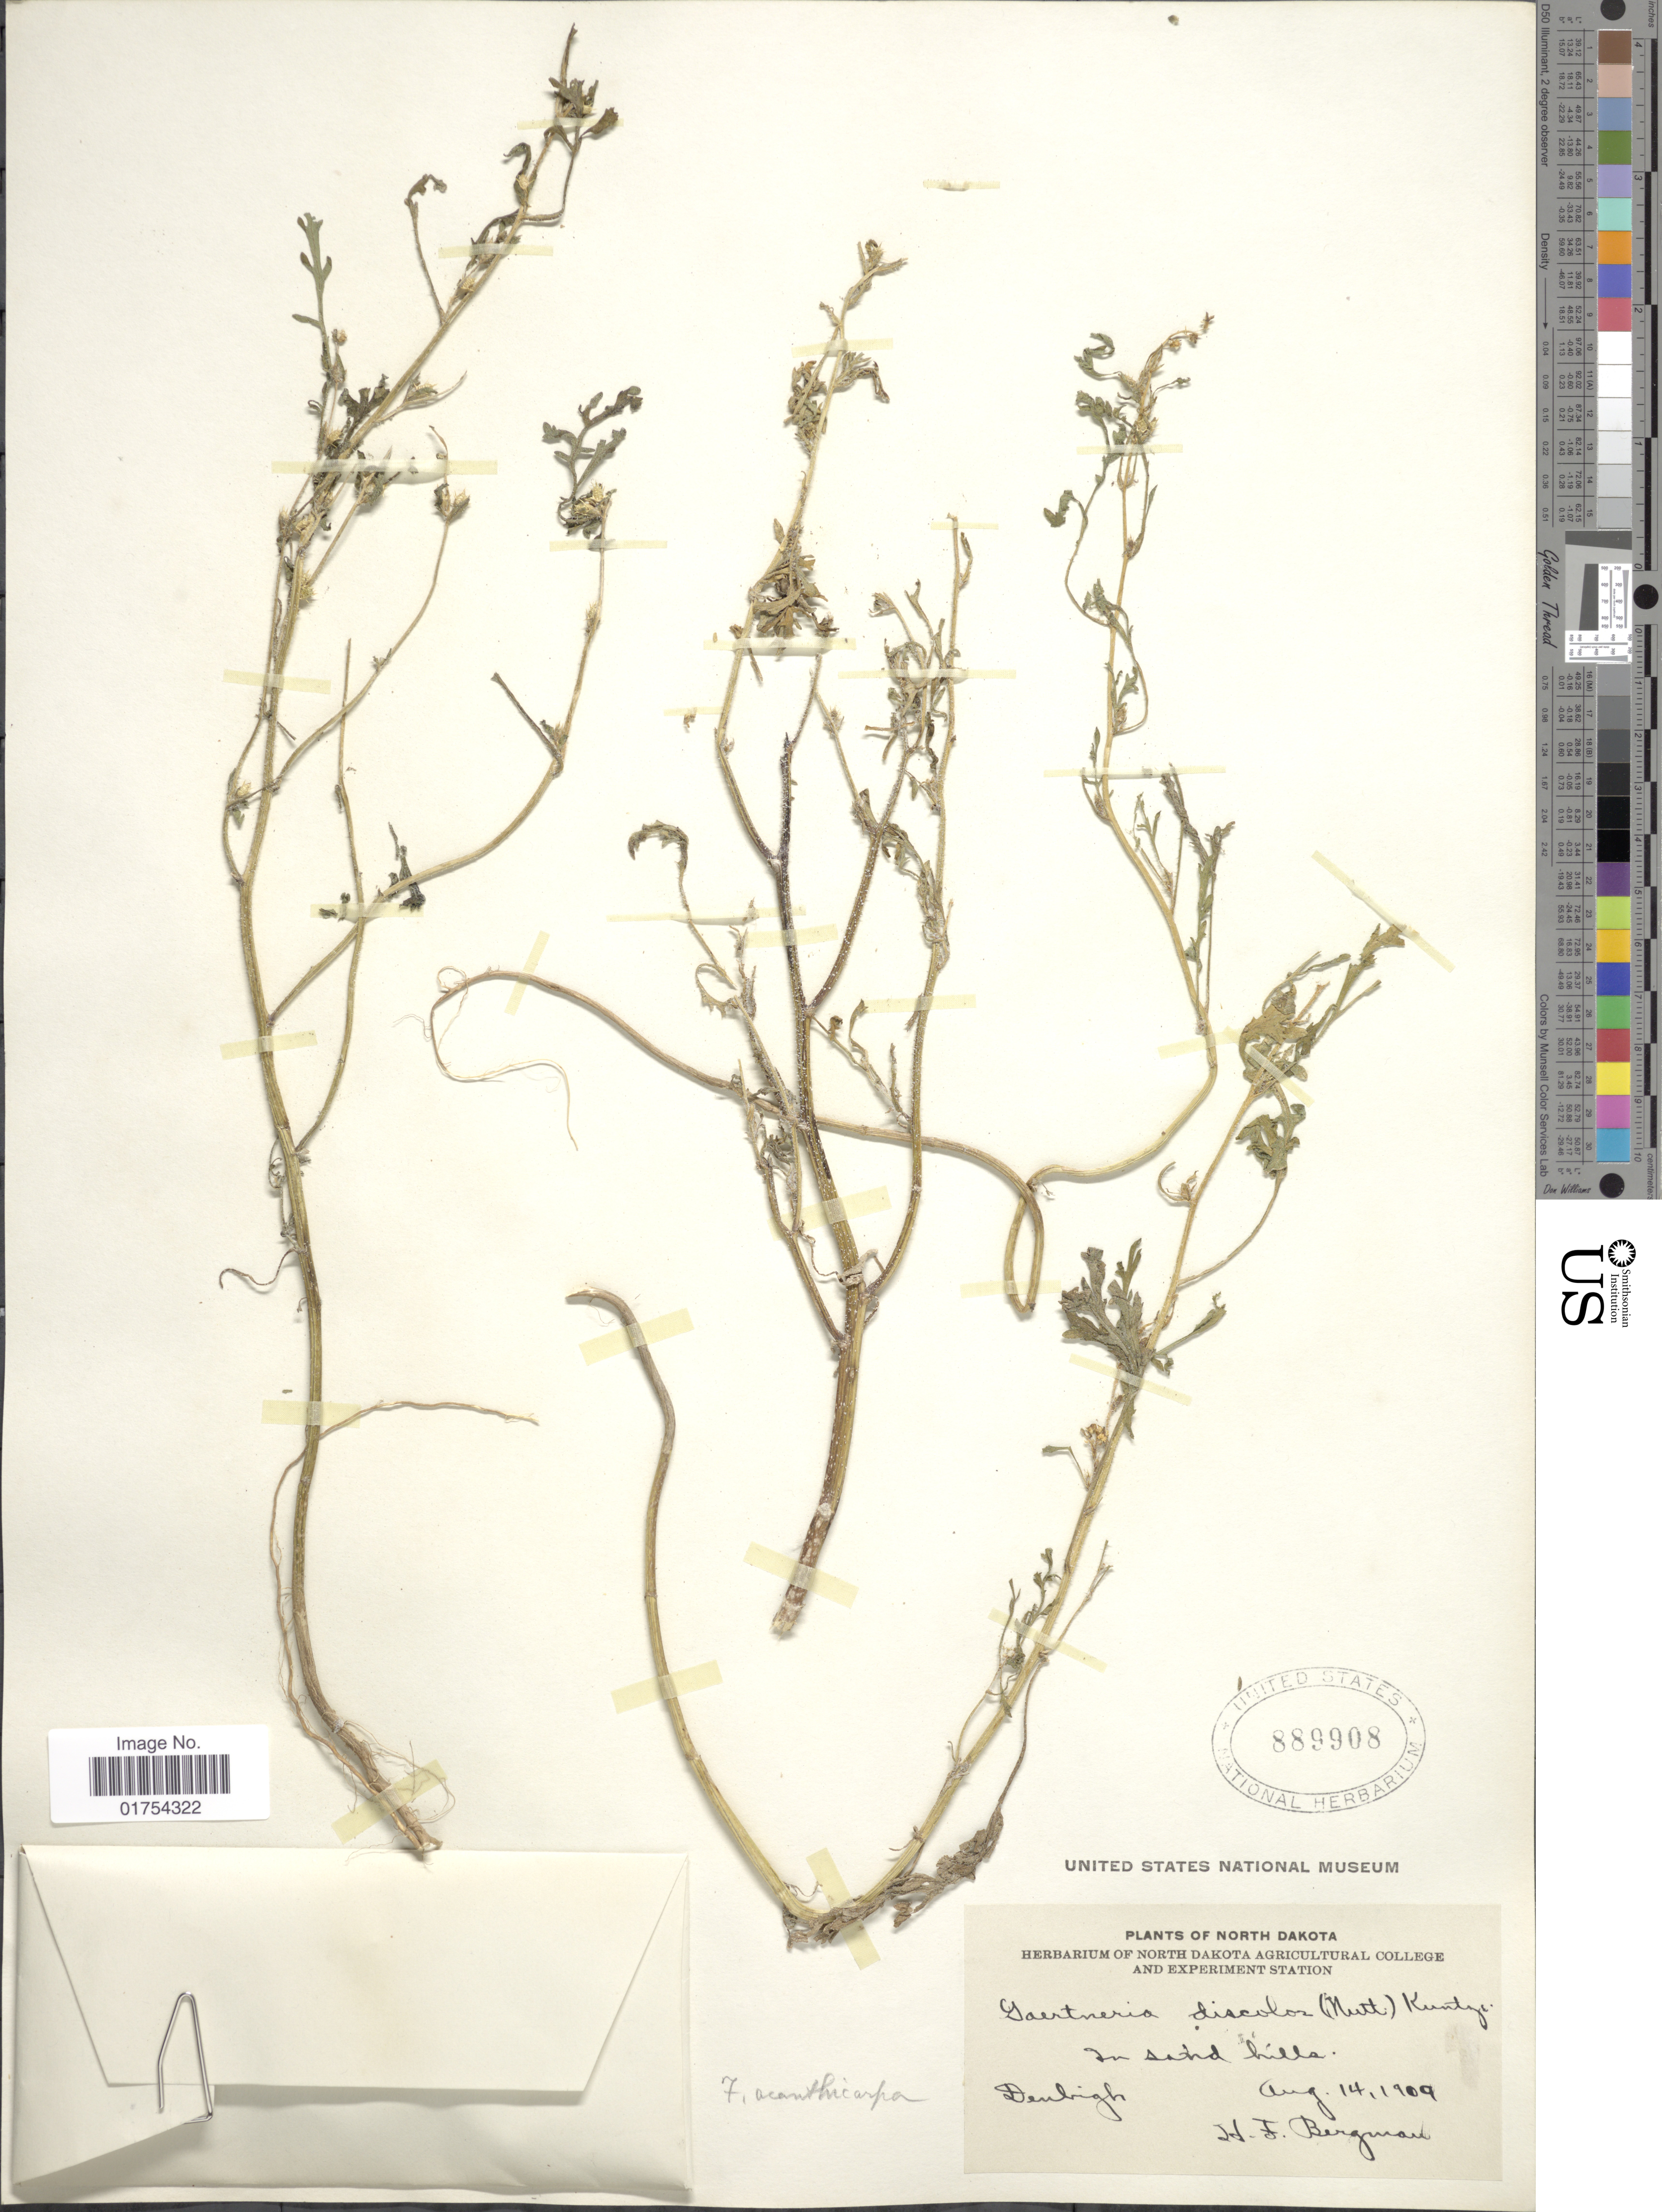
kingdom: Plantae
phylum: Tracheophyta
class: Magnoliopsida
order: Asterales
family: Asteraceae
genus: Franseria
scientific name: Franseria acanthicarpa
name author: Coville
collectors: H. Bergmann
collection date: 1909-08-14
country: United States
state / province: North Dakota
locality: Denbigh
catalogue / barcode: US 889908